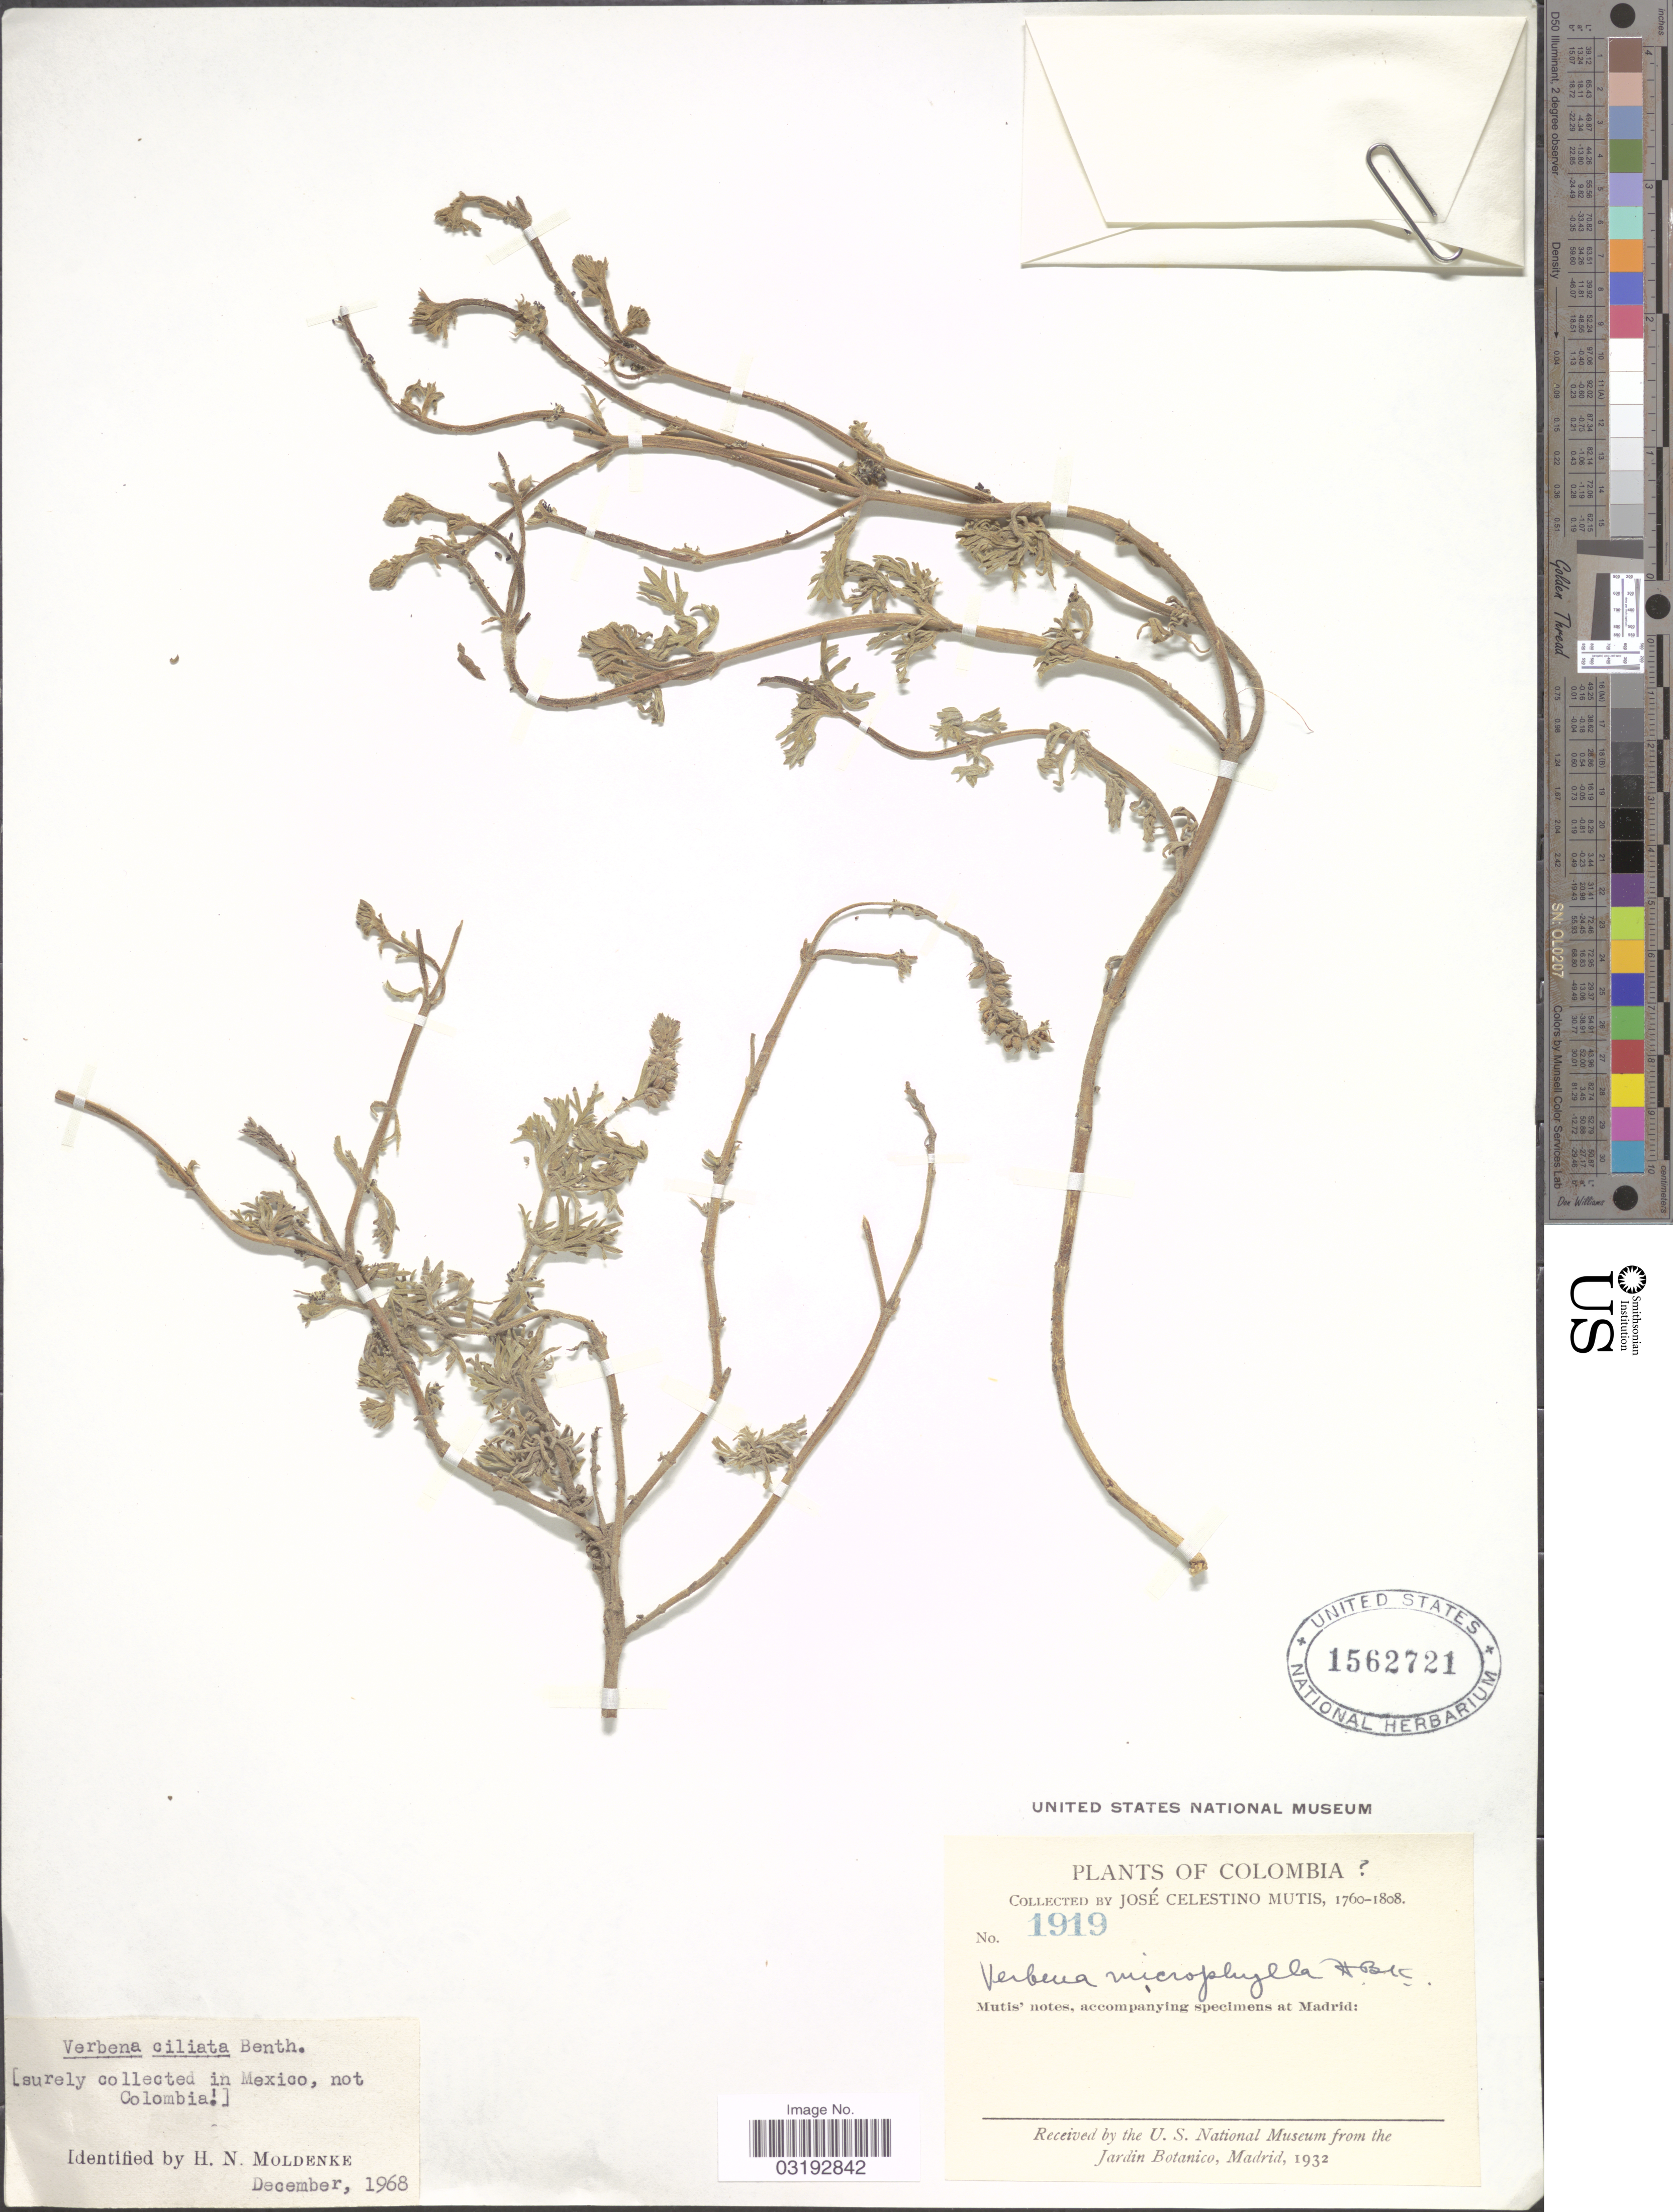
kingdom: Plantae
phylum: Tracheophyta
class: Magnoliopsida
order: Lamiales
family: Verbenaceae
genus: Verbena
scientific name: Verbena ciliata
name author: Benth.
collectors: J. C. B. Mutis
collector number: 1919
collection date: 1760/1808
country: Colombia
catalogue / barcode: US 1562721